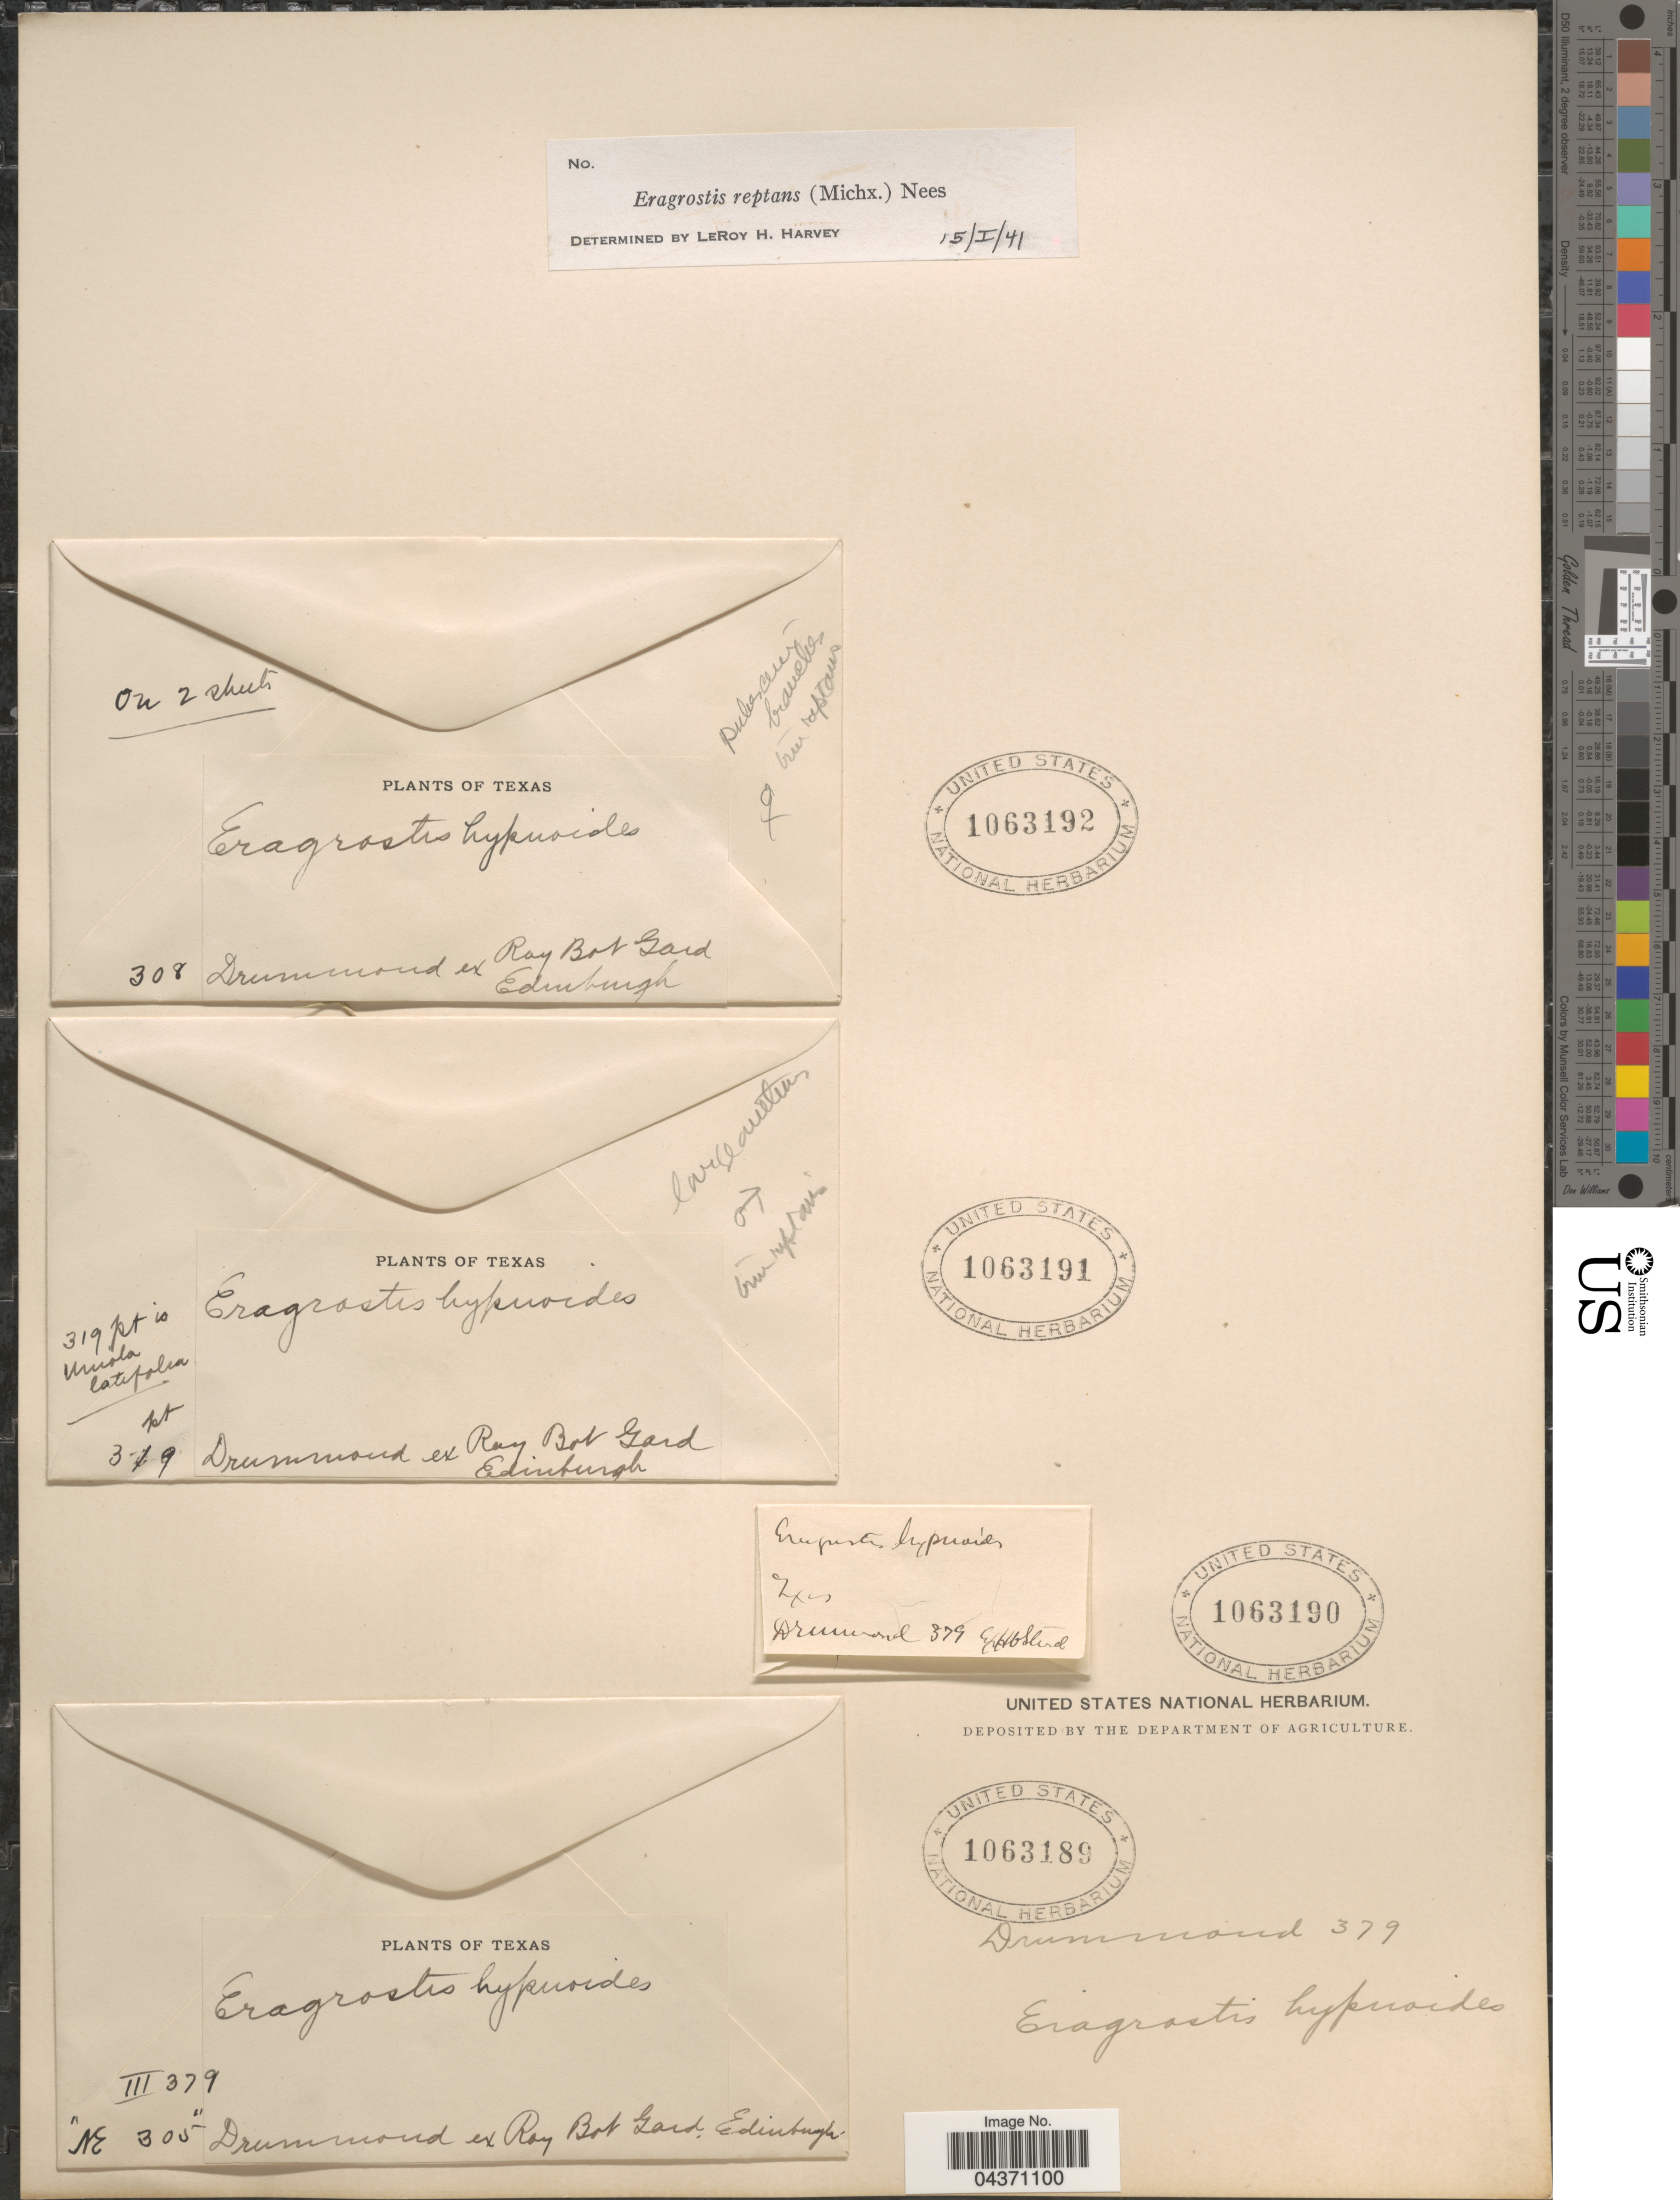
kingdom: Plantae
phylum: Tracheophyta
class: Liliopsida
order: Poales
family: Poaceae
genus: Eragrostis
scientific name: Eragrostis reptans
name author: (Michx.) Nees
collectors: -. Drummond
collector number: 305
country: United States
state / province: Texas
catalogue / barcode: US 1063189-4